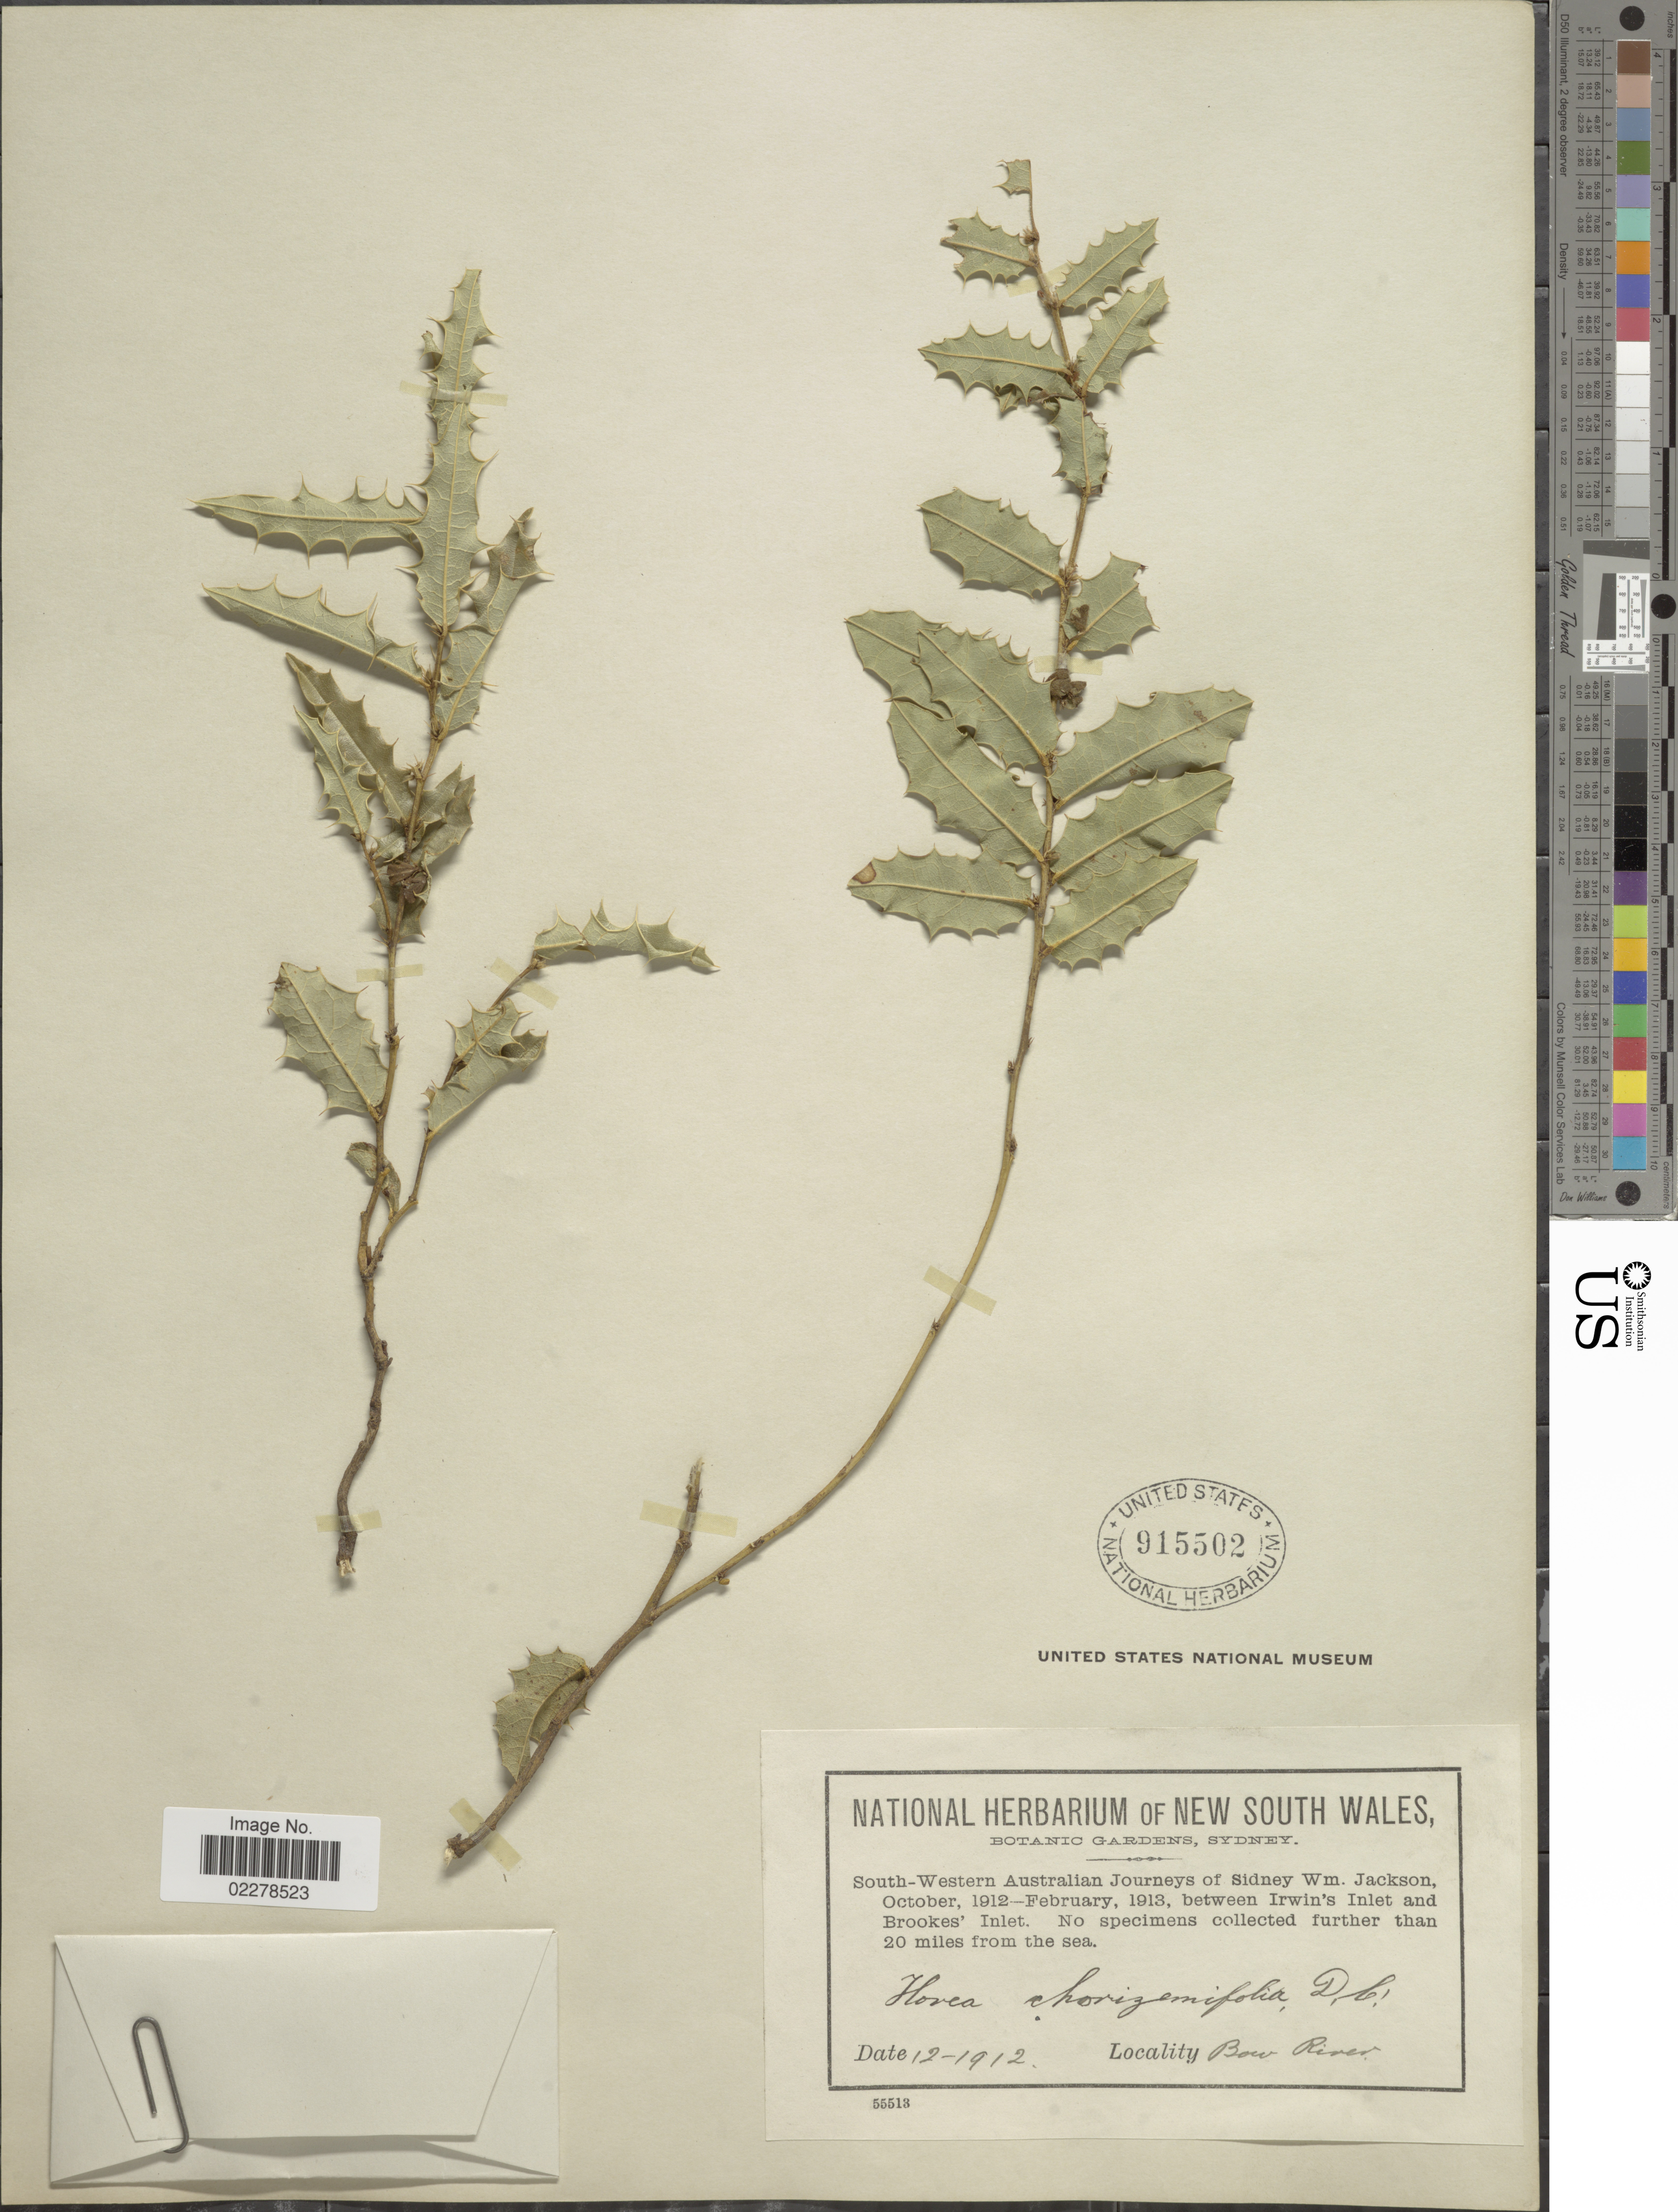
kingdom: Plantae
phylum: Tracheophyta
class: Magnoliopsida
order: Fabales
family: Fabaceae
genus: Hovea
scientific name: Hovea chorizemifolia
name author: DC.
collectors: Jackson, S. W.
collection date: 1912-12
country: Australia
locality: South-Western Australia. Bow River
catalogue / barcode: US 915502